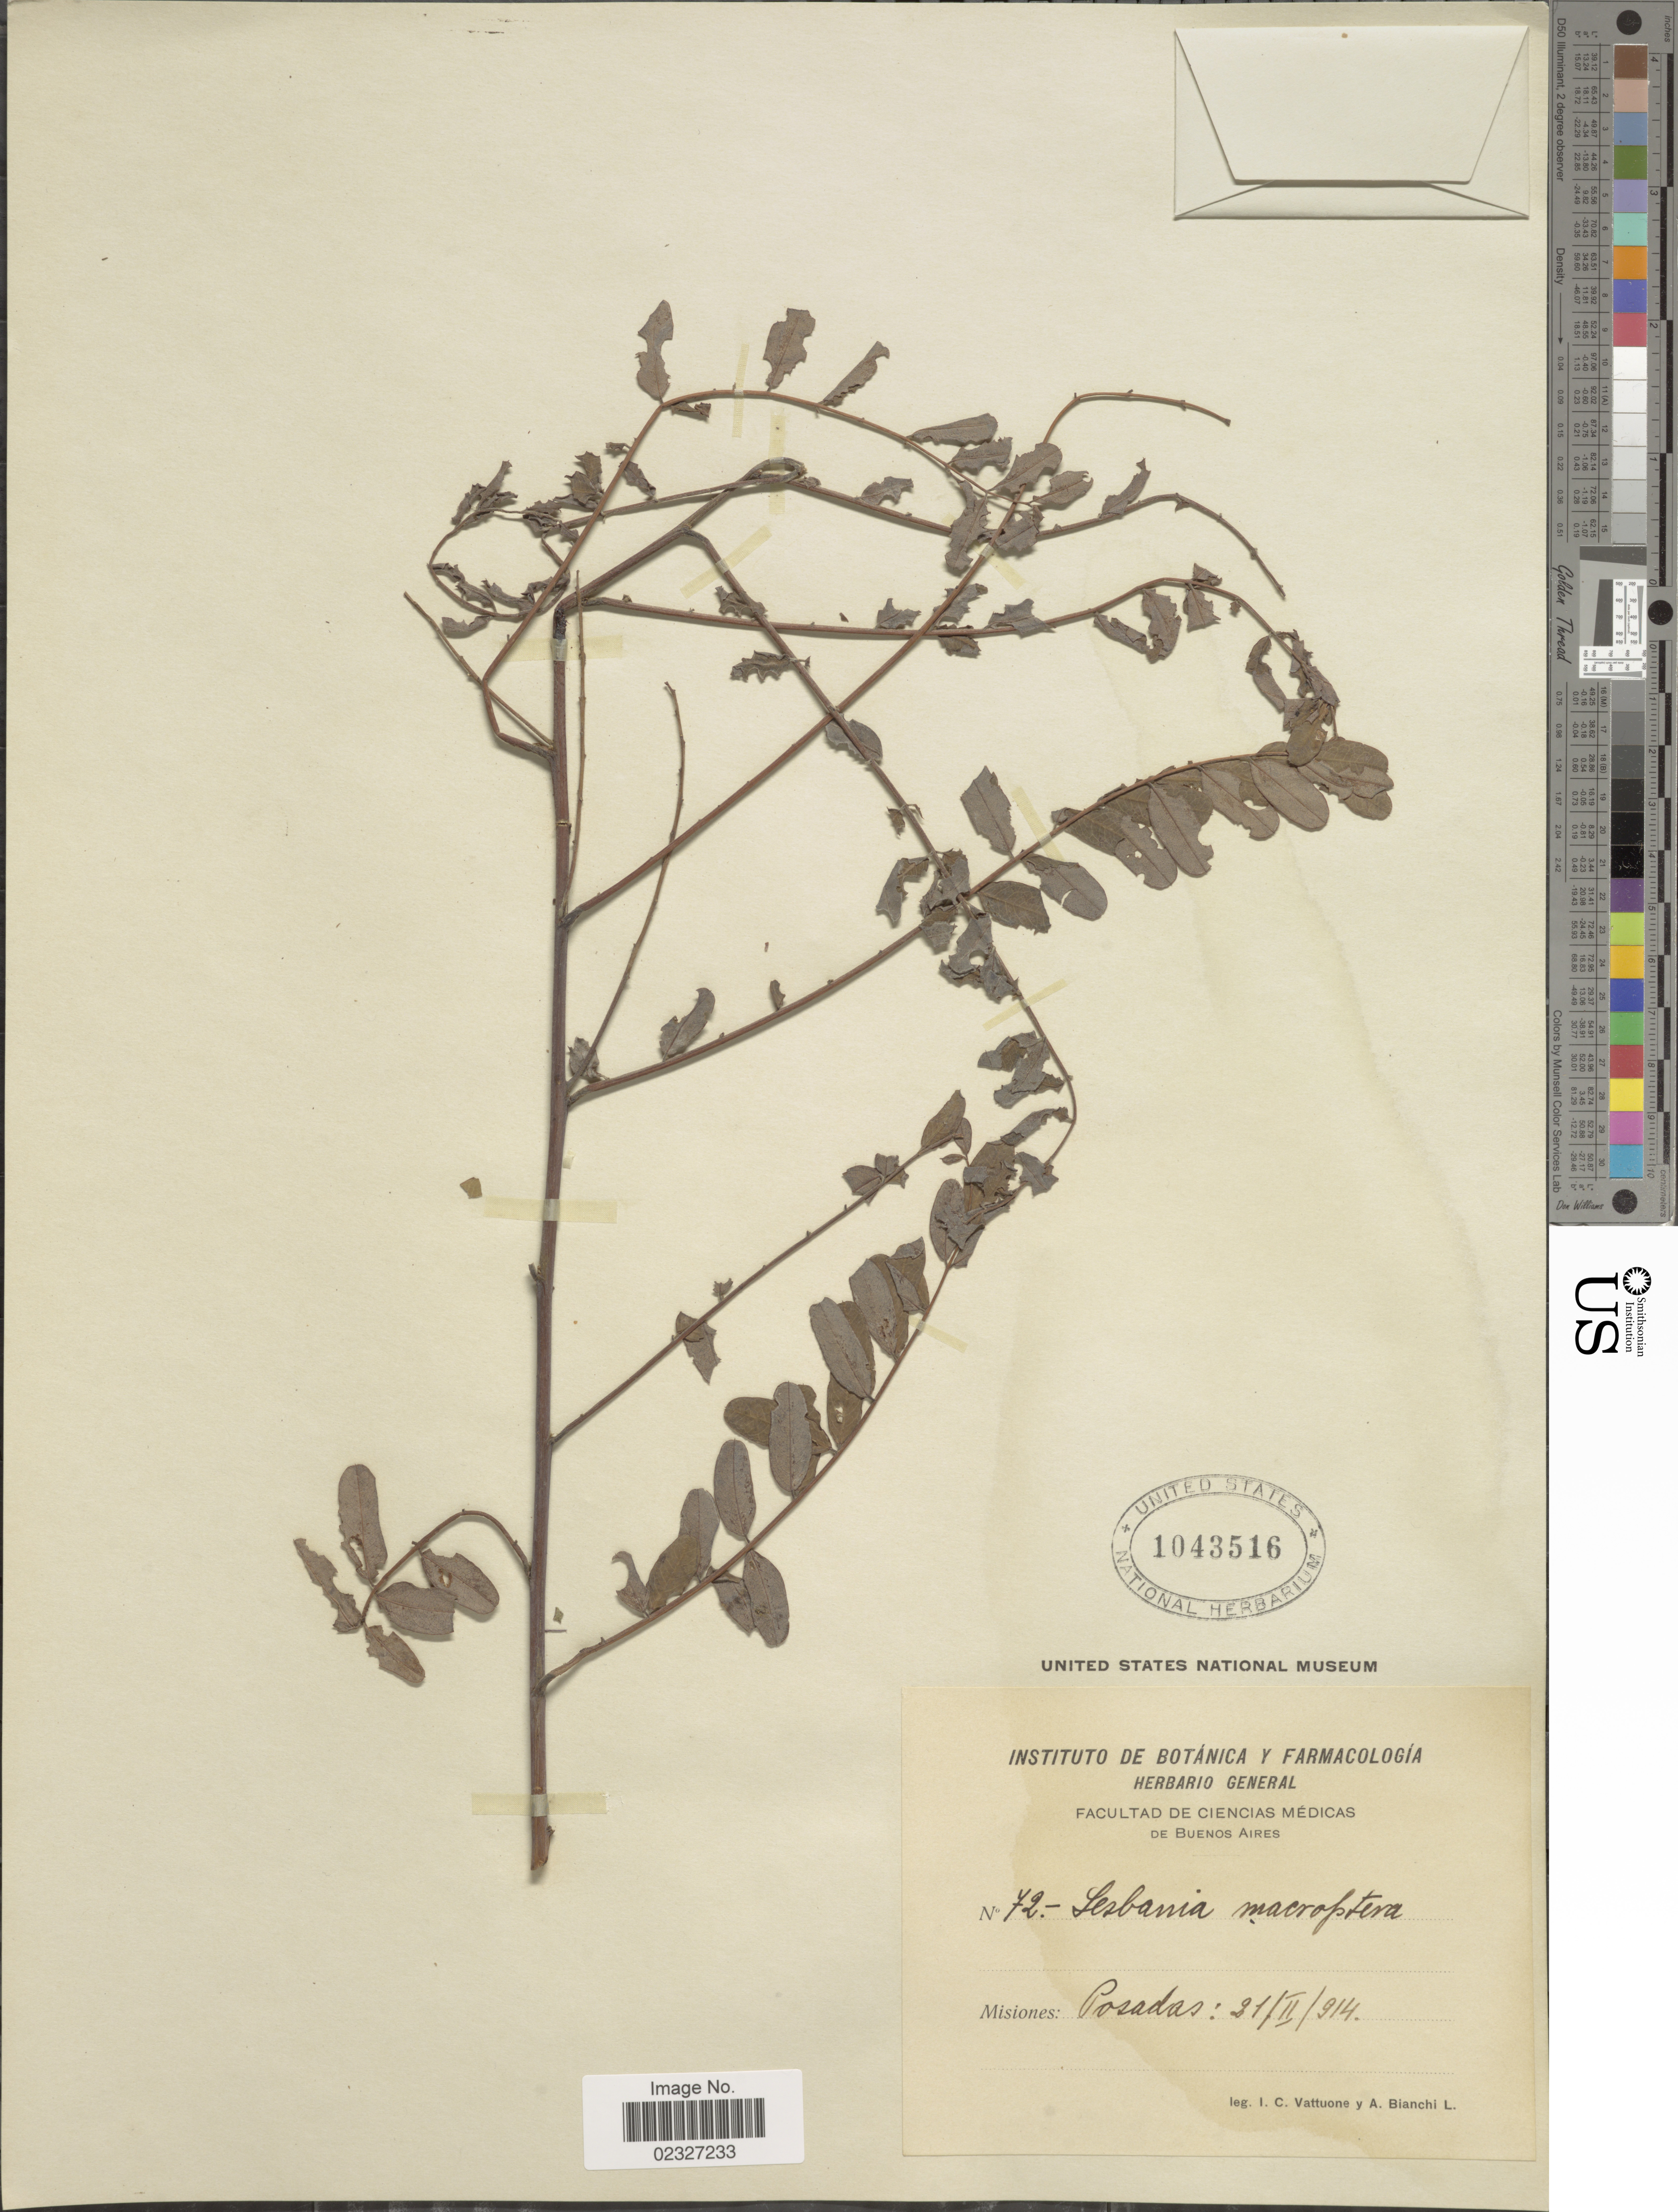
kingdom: Plantae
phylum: Tracheophyta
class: Magnoliopsida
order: Fabales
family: Fabaceae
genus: Sesbania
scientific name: Sesbania punicea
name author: (Cav.) Benth.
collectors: I. Vattuone & A. Bianchi L.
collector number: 72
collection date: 1914-02-21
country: Argentina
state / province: Misiones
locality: Posadas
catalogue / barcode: US 1043516